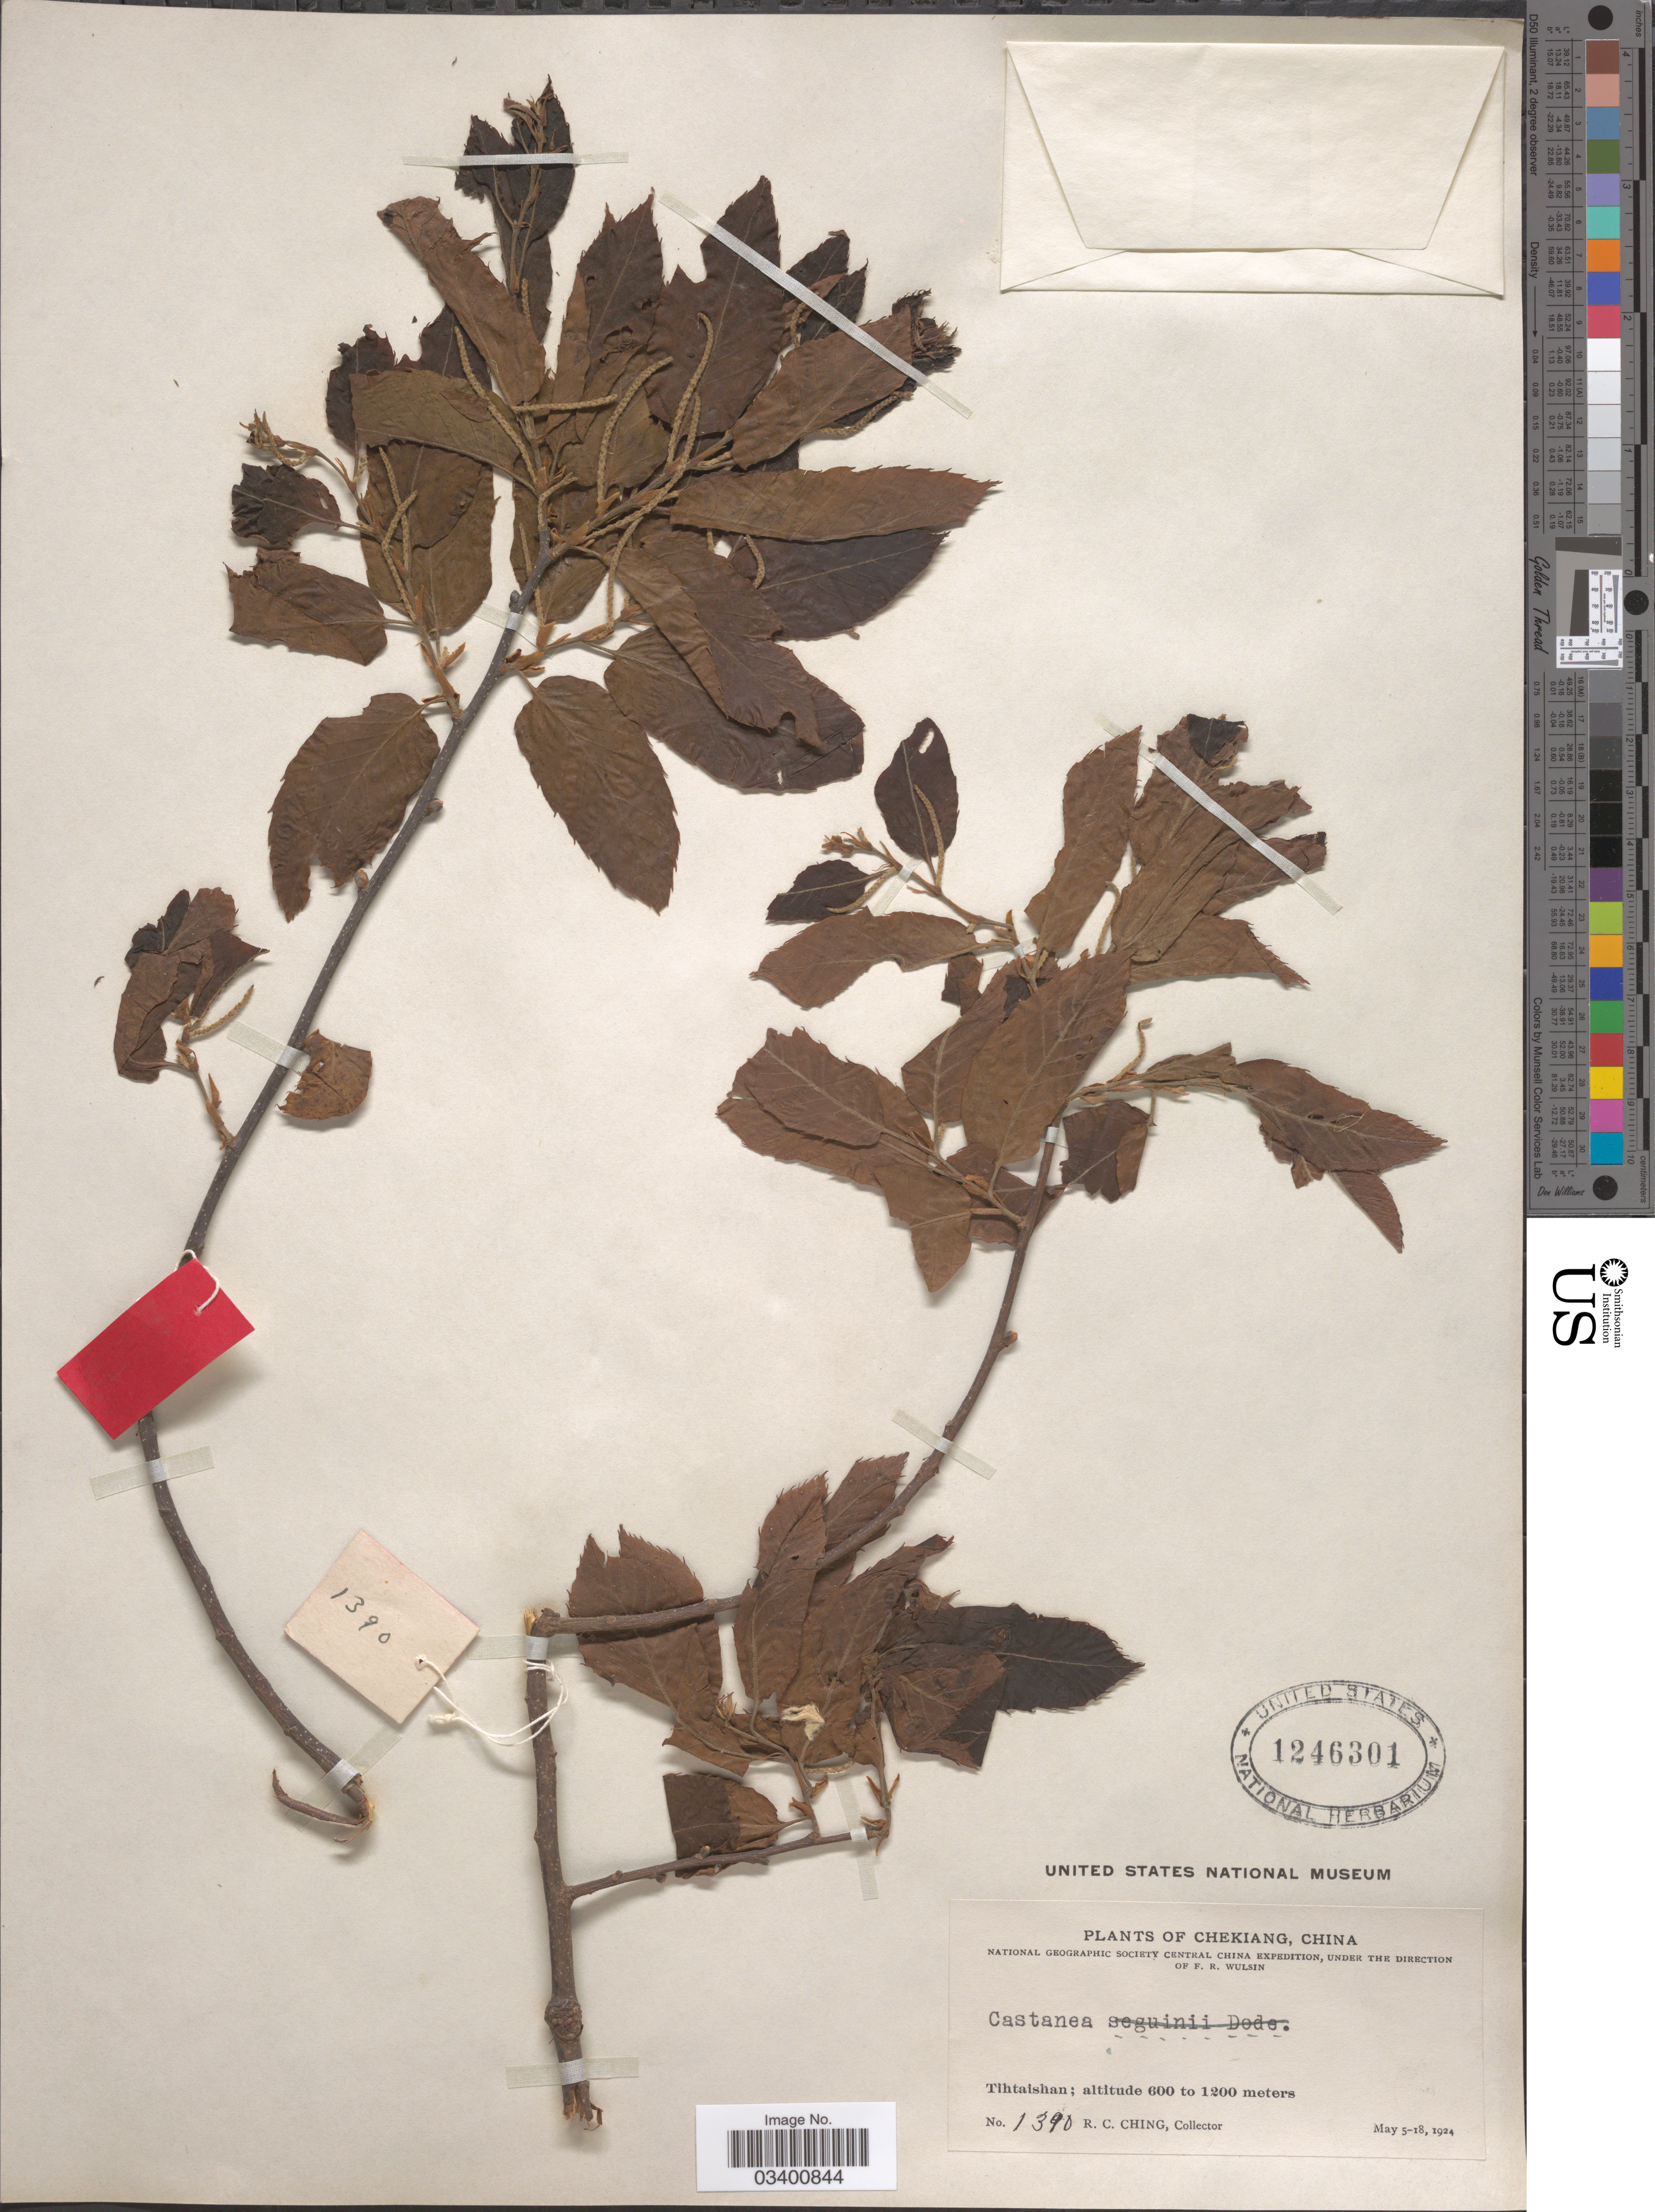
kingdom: Plantae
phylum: Tracheophyta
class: Magnoliopsida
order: Fagales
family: Fagaceae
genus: Castanea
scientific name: Castanea seguinii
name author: Dode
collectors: R. C. Ching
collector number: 1390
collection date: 1924-05-05/1924-05-18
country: China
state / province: Zhejiang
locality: Chekiang. Tihtaishan.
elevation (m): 600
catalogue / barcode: US 1246301